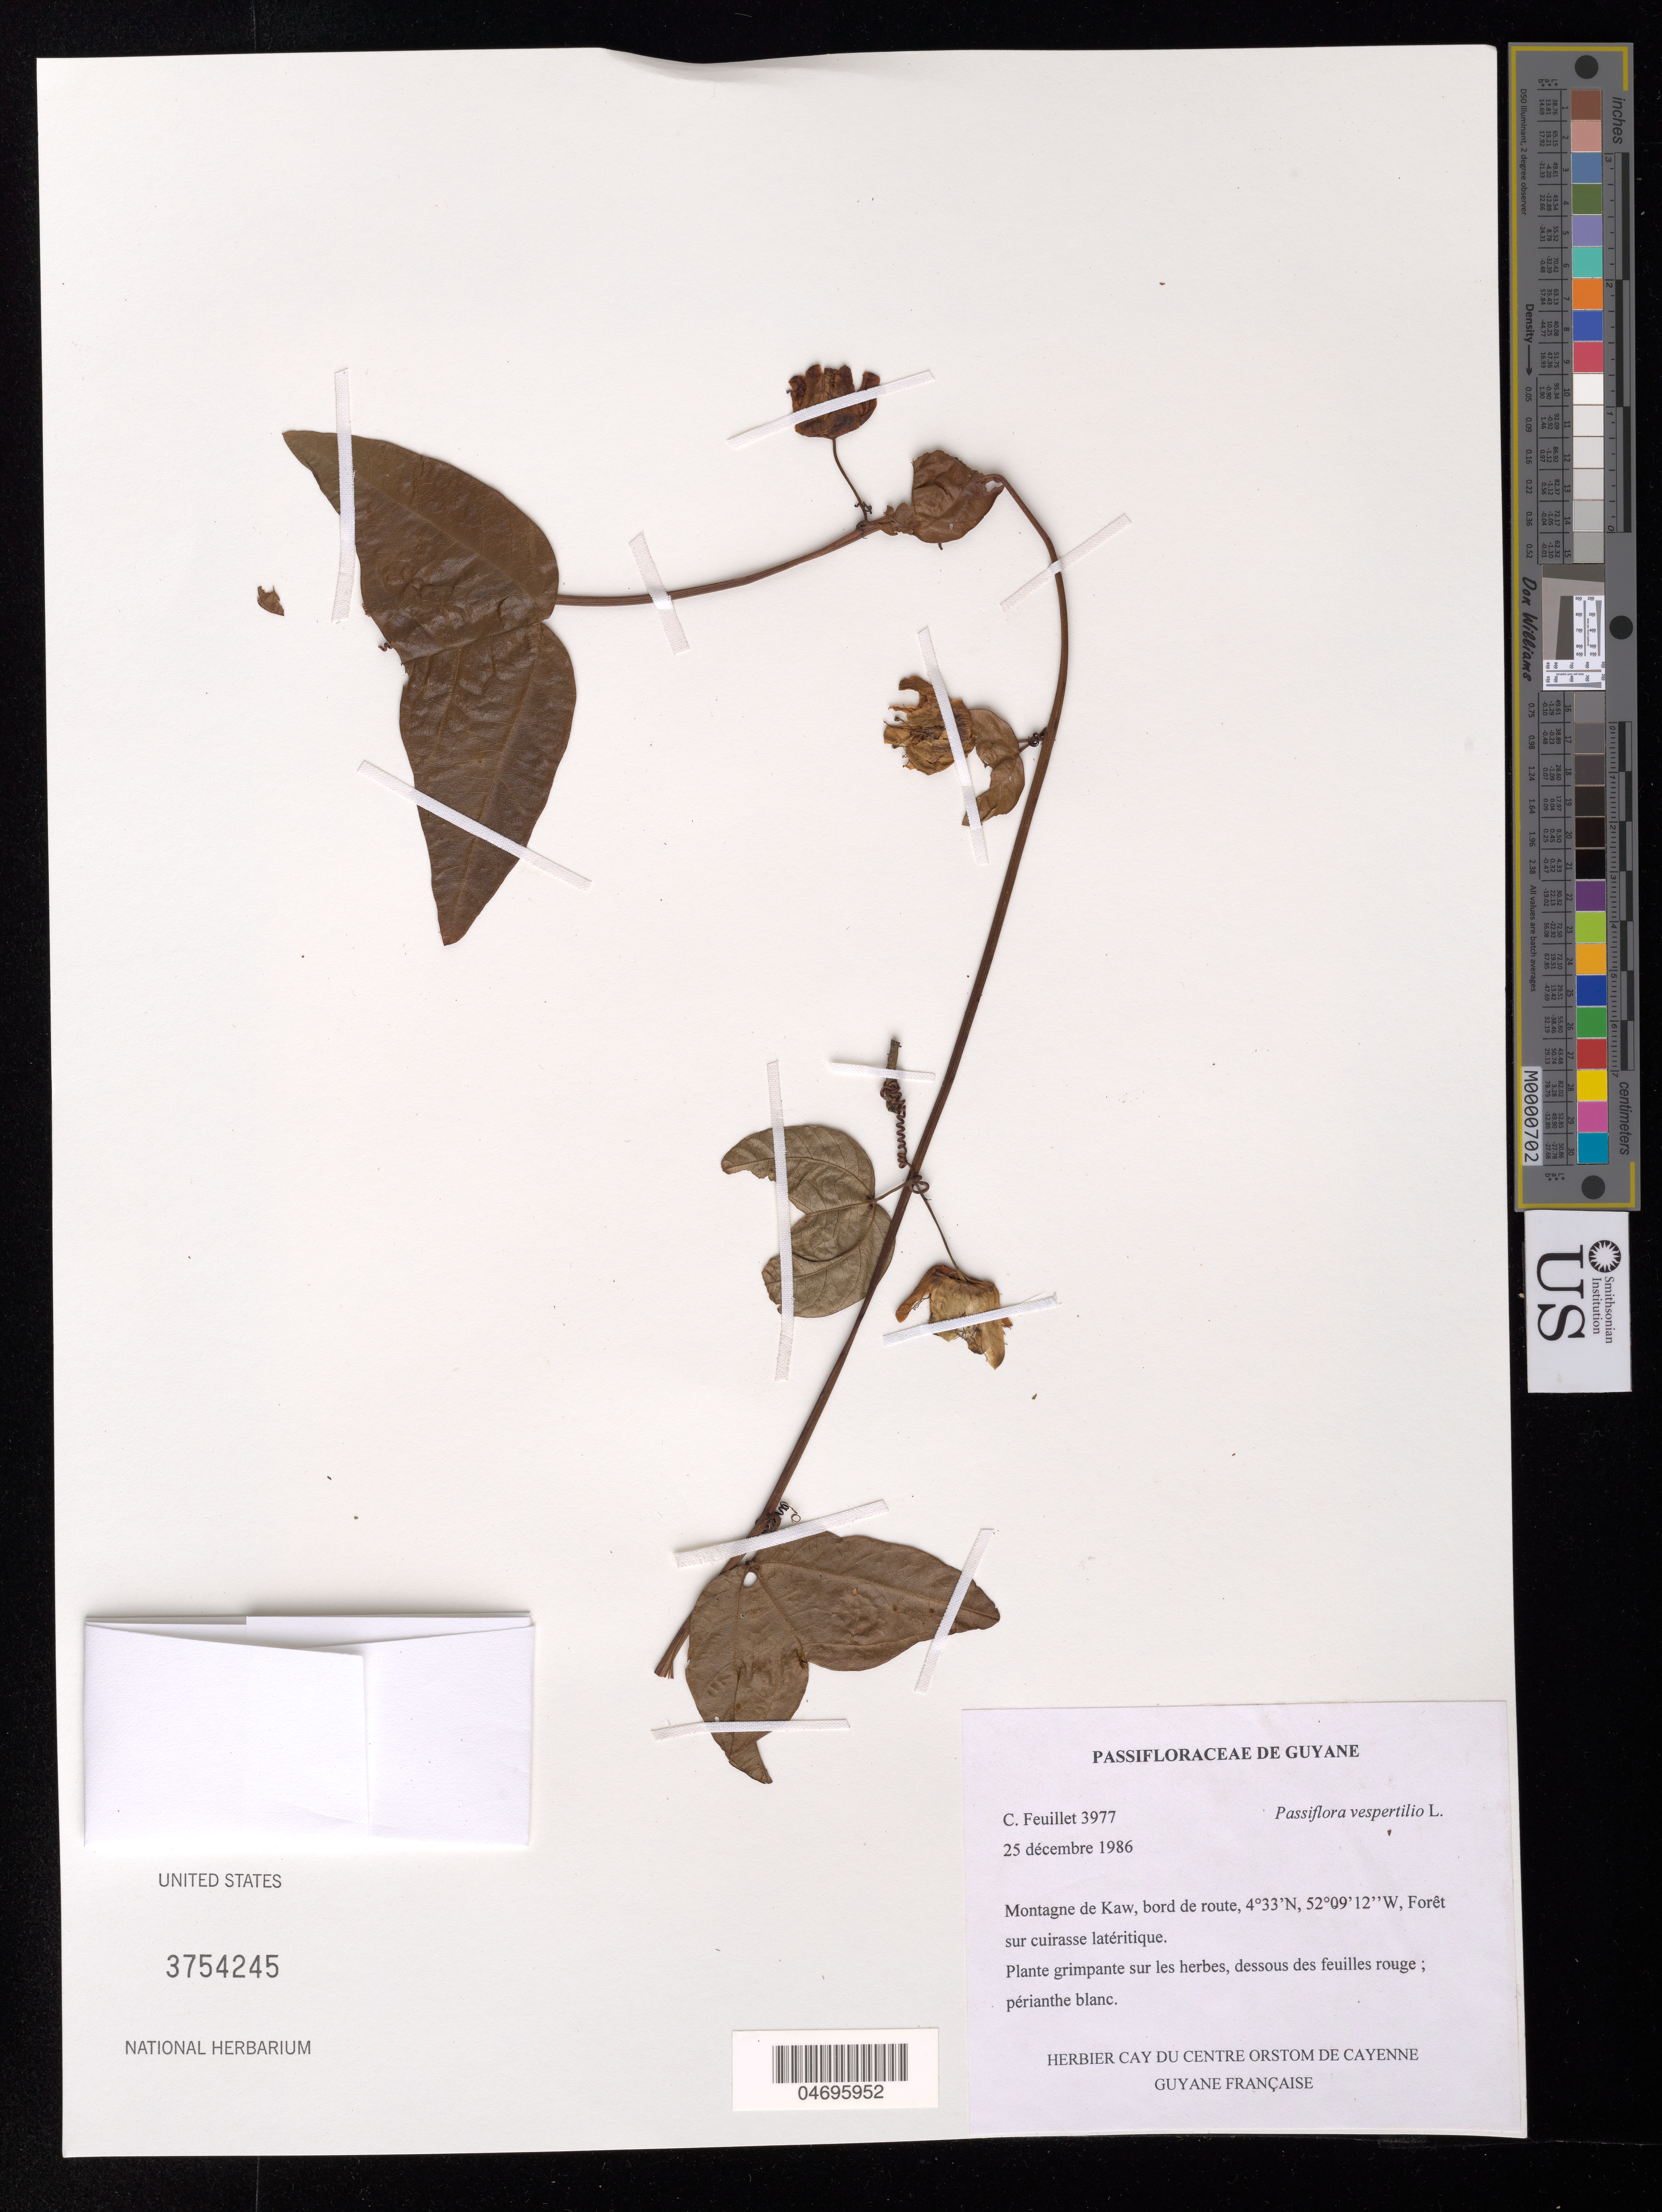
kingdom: Plantae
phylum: Tracheophyta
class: Magnoliopsida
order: Malpighiales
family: Passifloraceae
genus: Passiflora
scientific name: Passiflora vespertilio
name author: L.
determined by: Feuillet, C.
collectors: C. Feuillet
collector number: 3977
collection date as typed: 25 Dec 1986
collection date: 1986-12-25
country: French Guiana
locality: Montagne de Kaw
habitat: Forêt sur cuirasse lateritique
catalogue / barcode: US 3754245